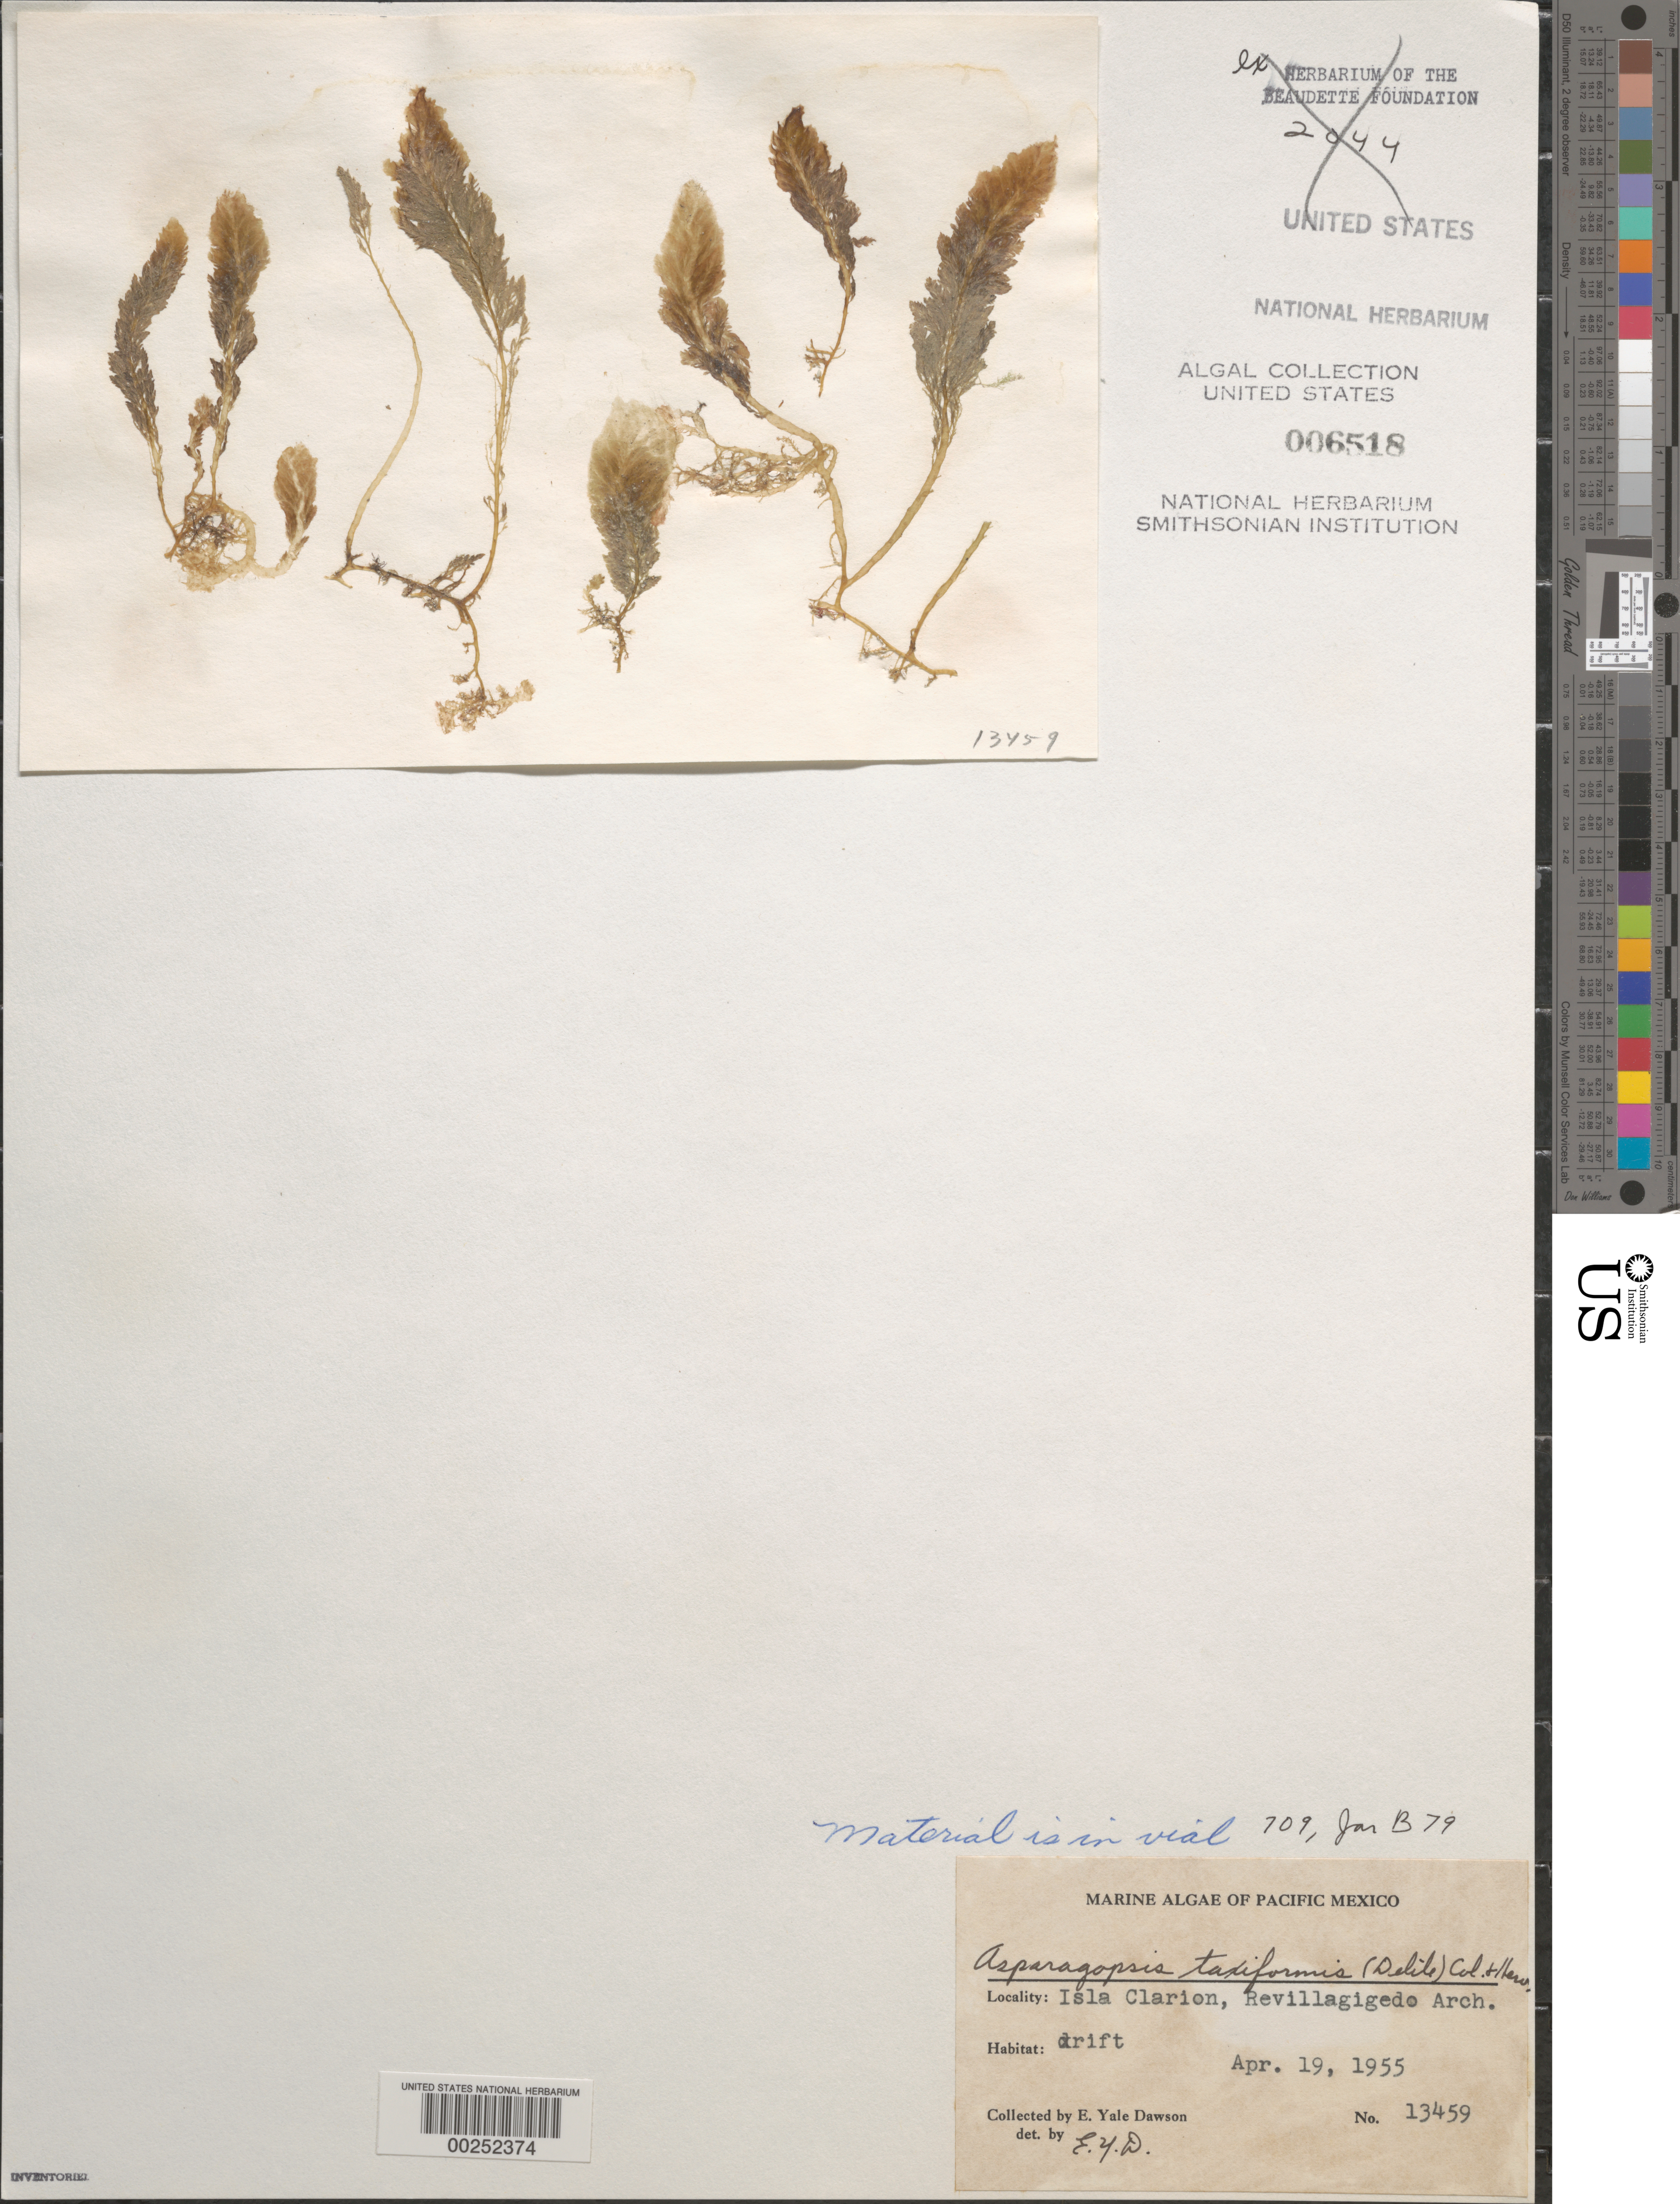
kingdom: Plantae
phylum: Rhodophyta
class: Florideophyceae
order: Bonnemaisoniales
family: Bonnemaisoniaceae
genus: Asparagopsis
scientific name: Asparagopsis taxiformis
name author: (Delile) Trevis.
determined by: Dawson, E. Y.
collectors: E. Y. Dawson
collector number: EYD 13459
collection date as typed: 19 Apr 1955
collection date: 1955-04-19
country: Mexico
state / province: Colima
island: Isla Clarion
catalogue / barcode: US 6518